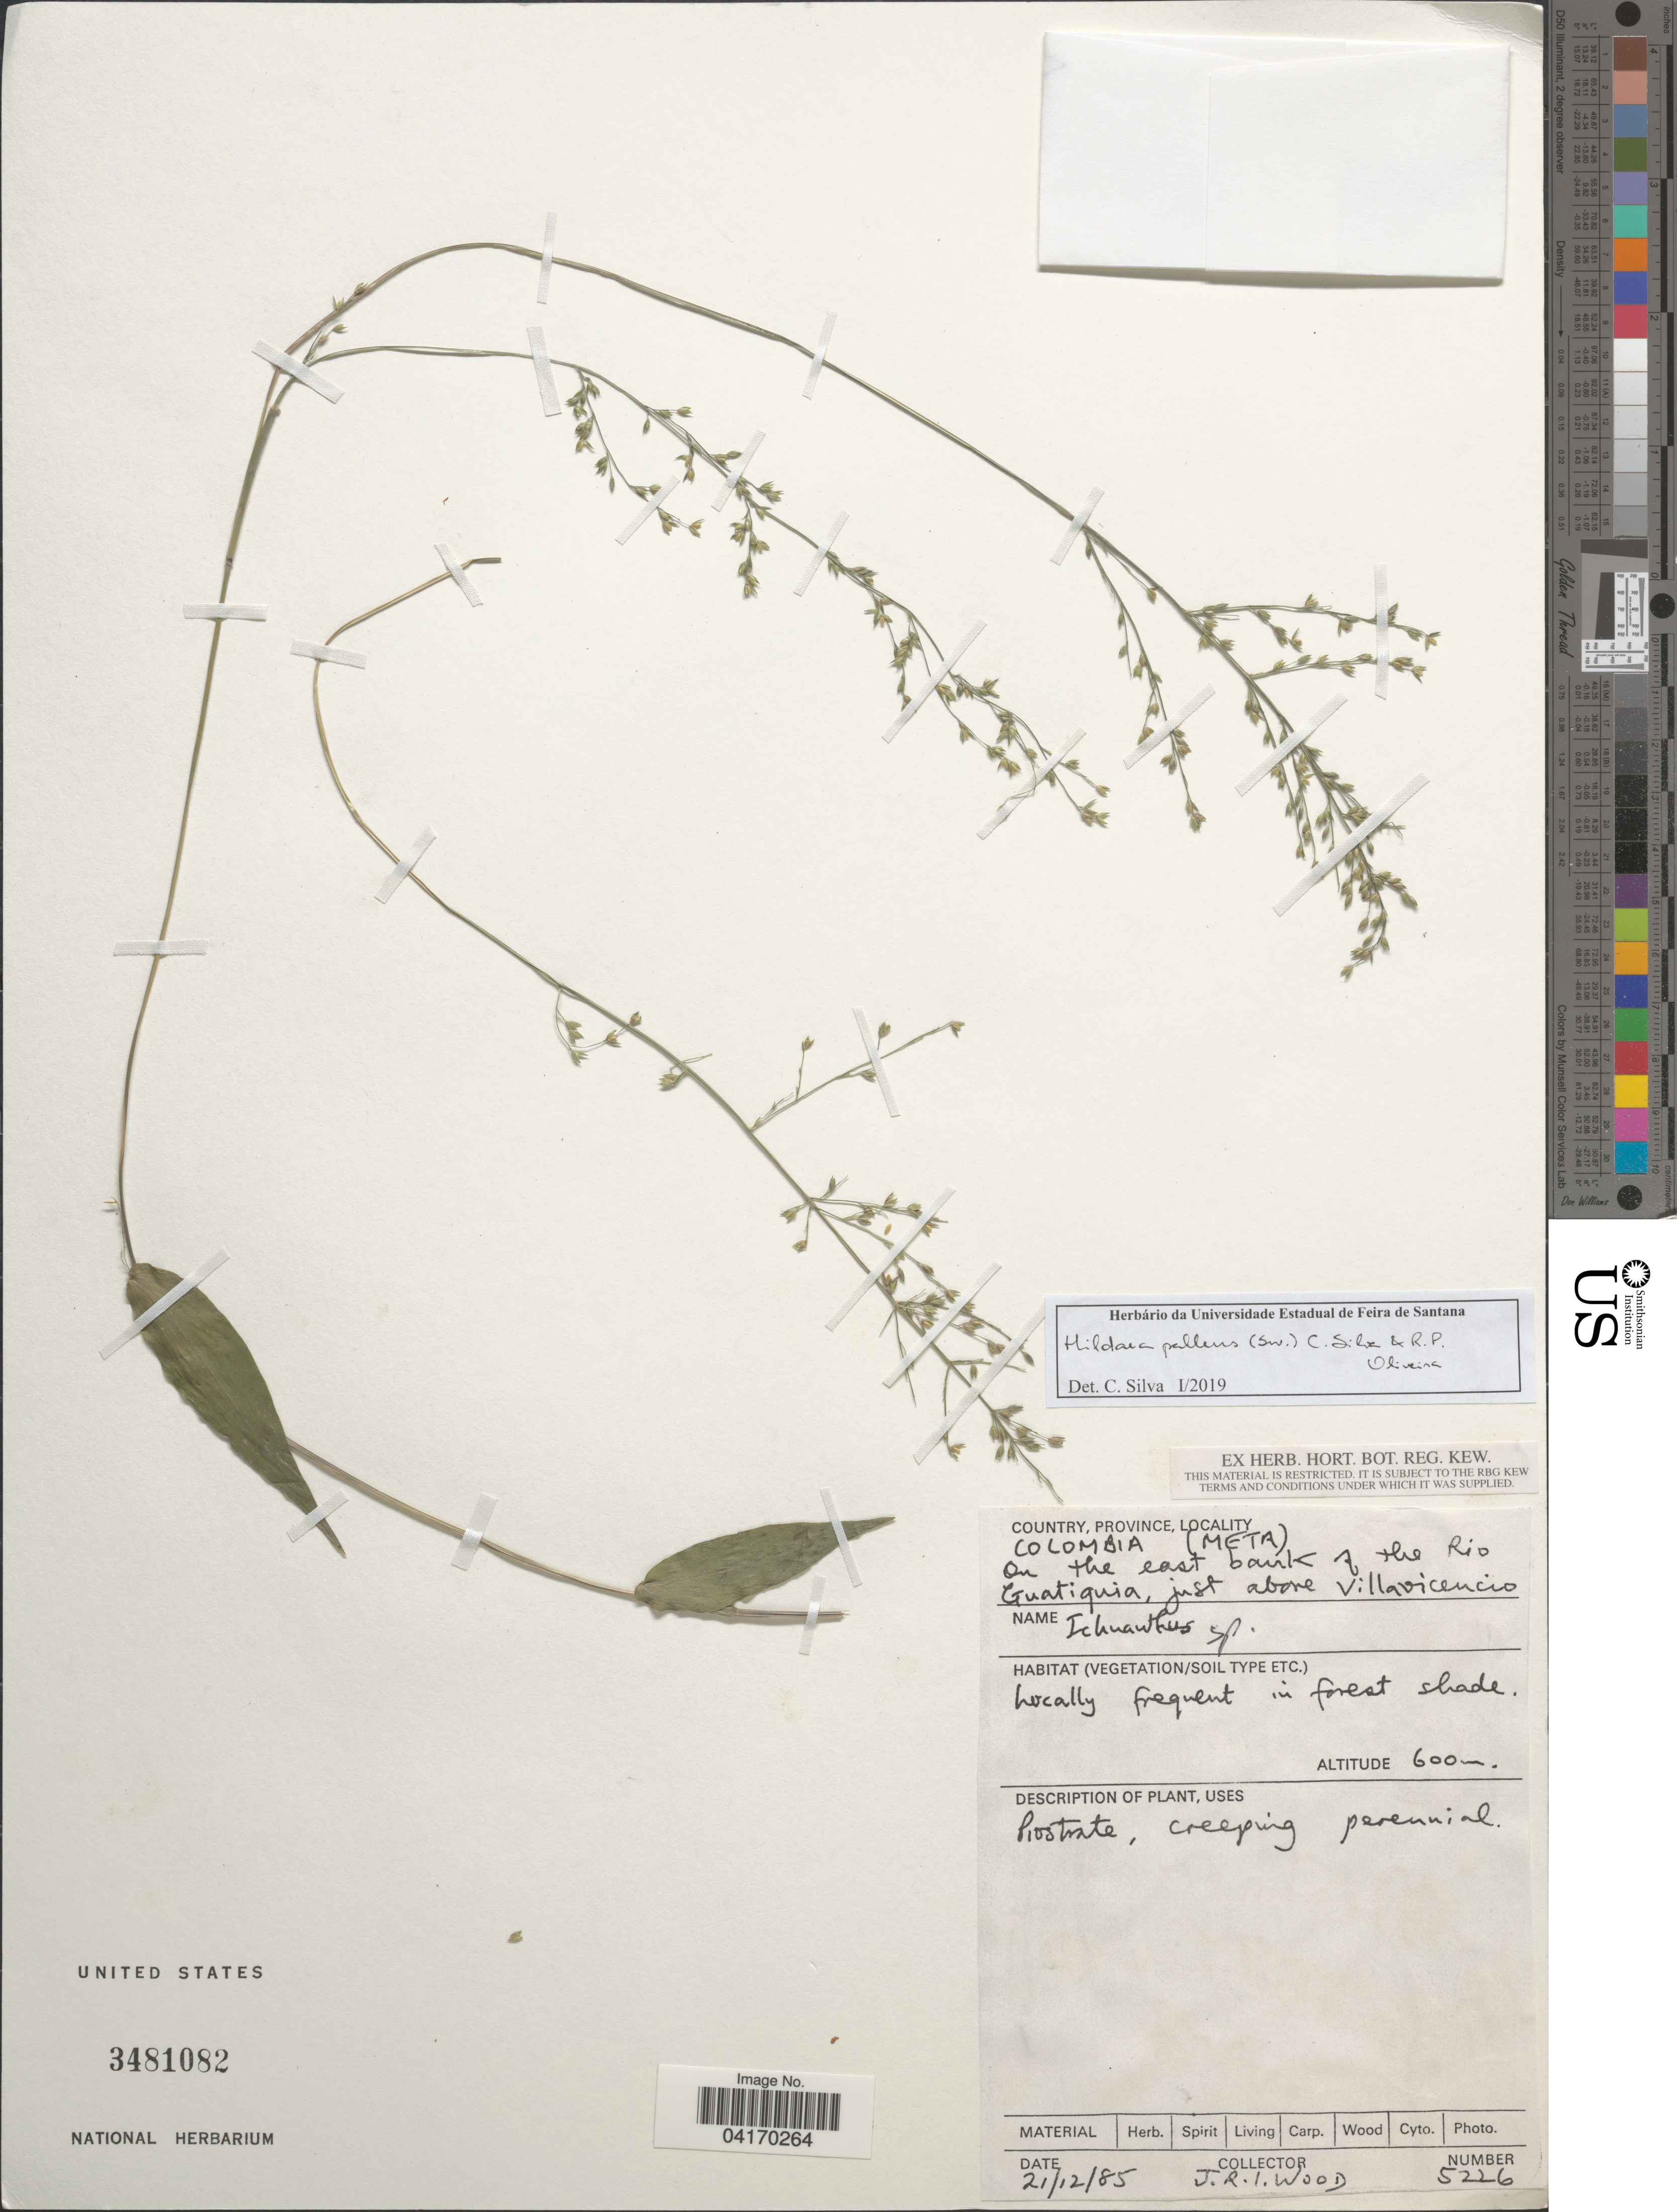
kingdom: Plantae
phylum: Tracheophyta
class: Liliopsida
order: Poales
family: Poaceae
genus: Hildaea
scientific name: Hildaea pallens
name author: (Sw.) C. Silva & R.P. Oliveira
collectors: J. R. I. Wood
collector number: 5226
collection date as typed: Transcribed d/m/y: 21/12/85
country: Colombia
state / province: Meta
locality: On the east bank of the Rio Guatiquia, just above Villavicencio.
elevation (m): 600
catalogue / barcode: US 3481082